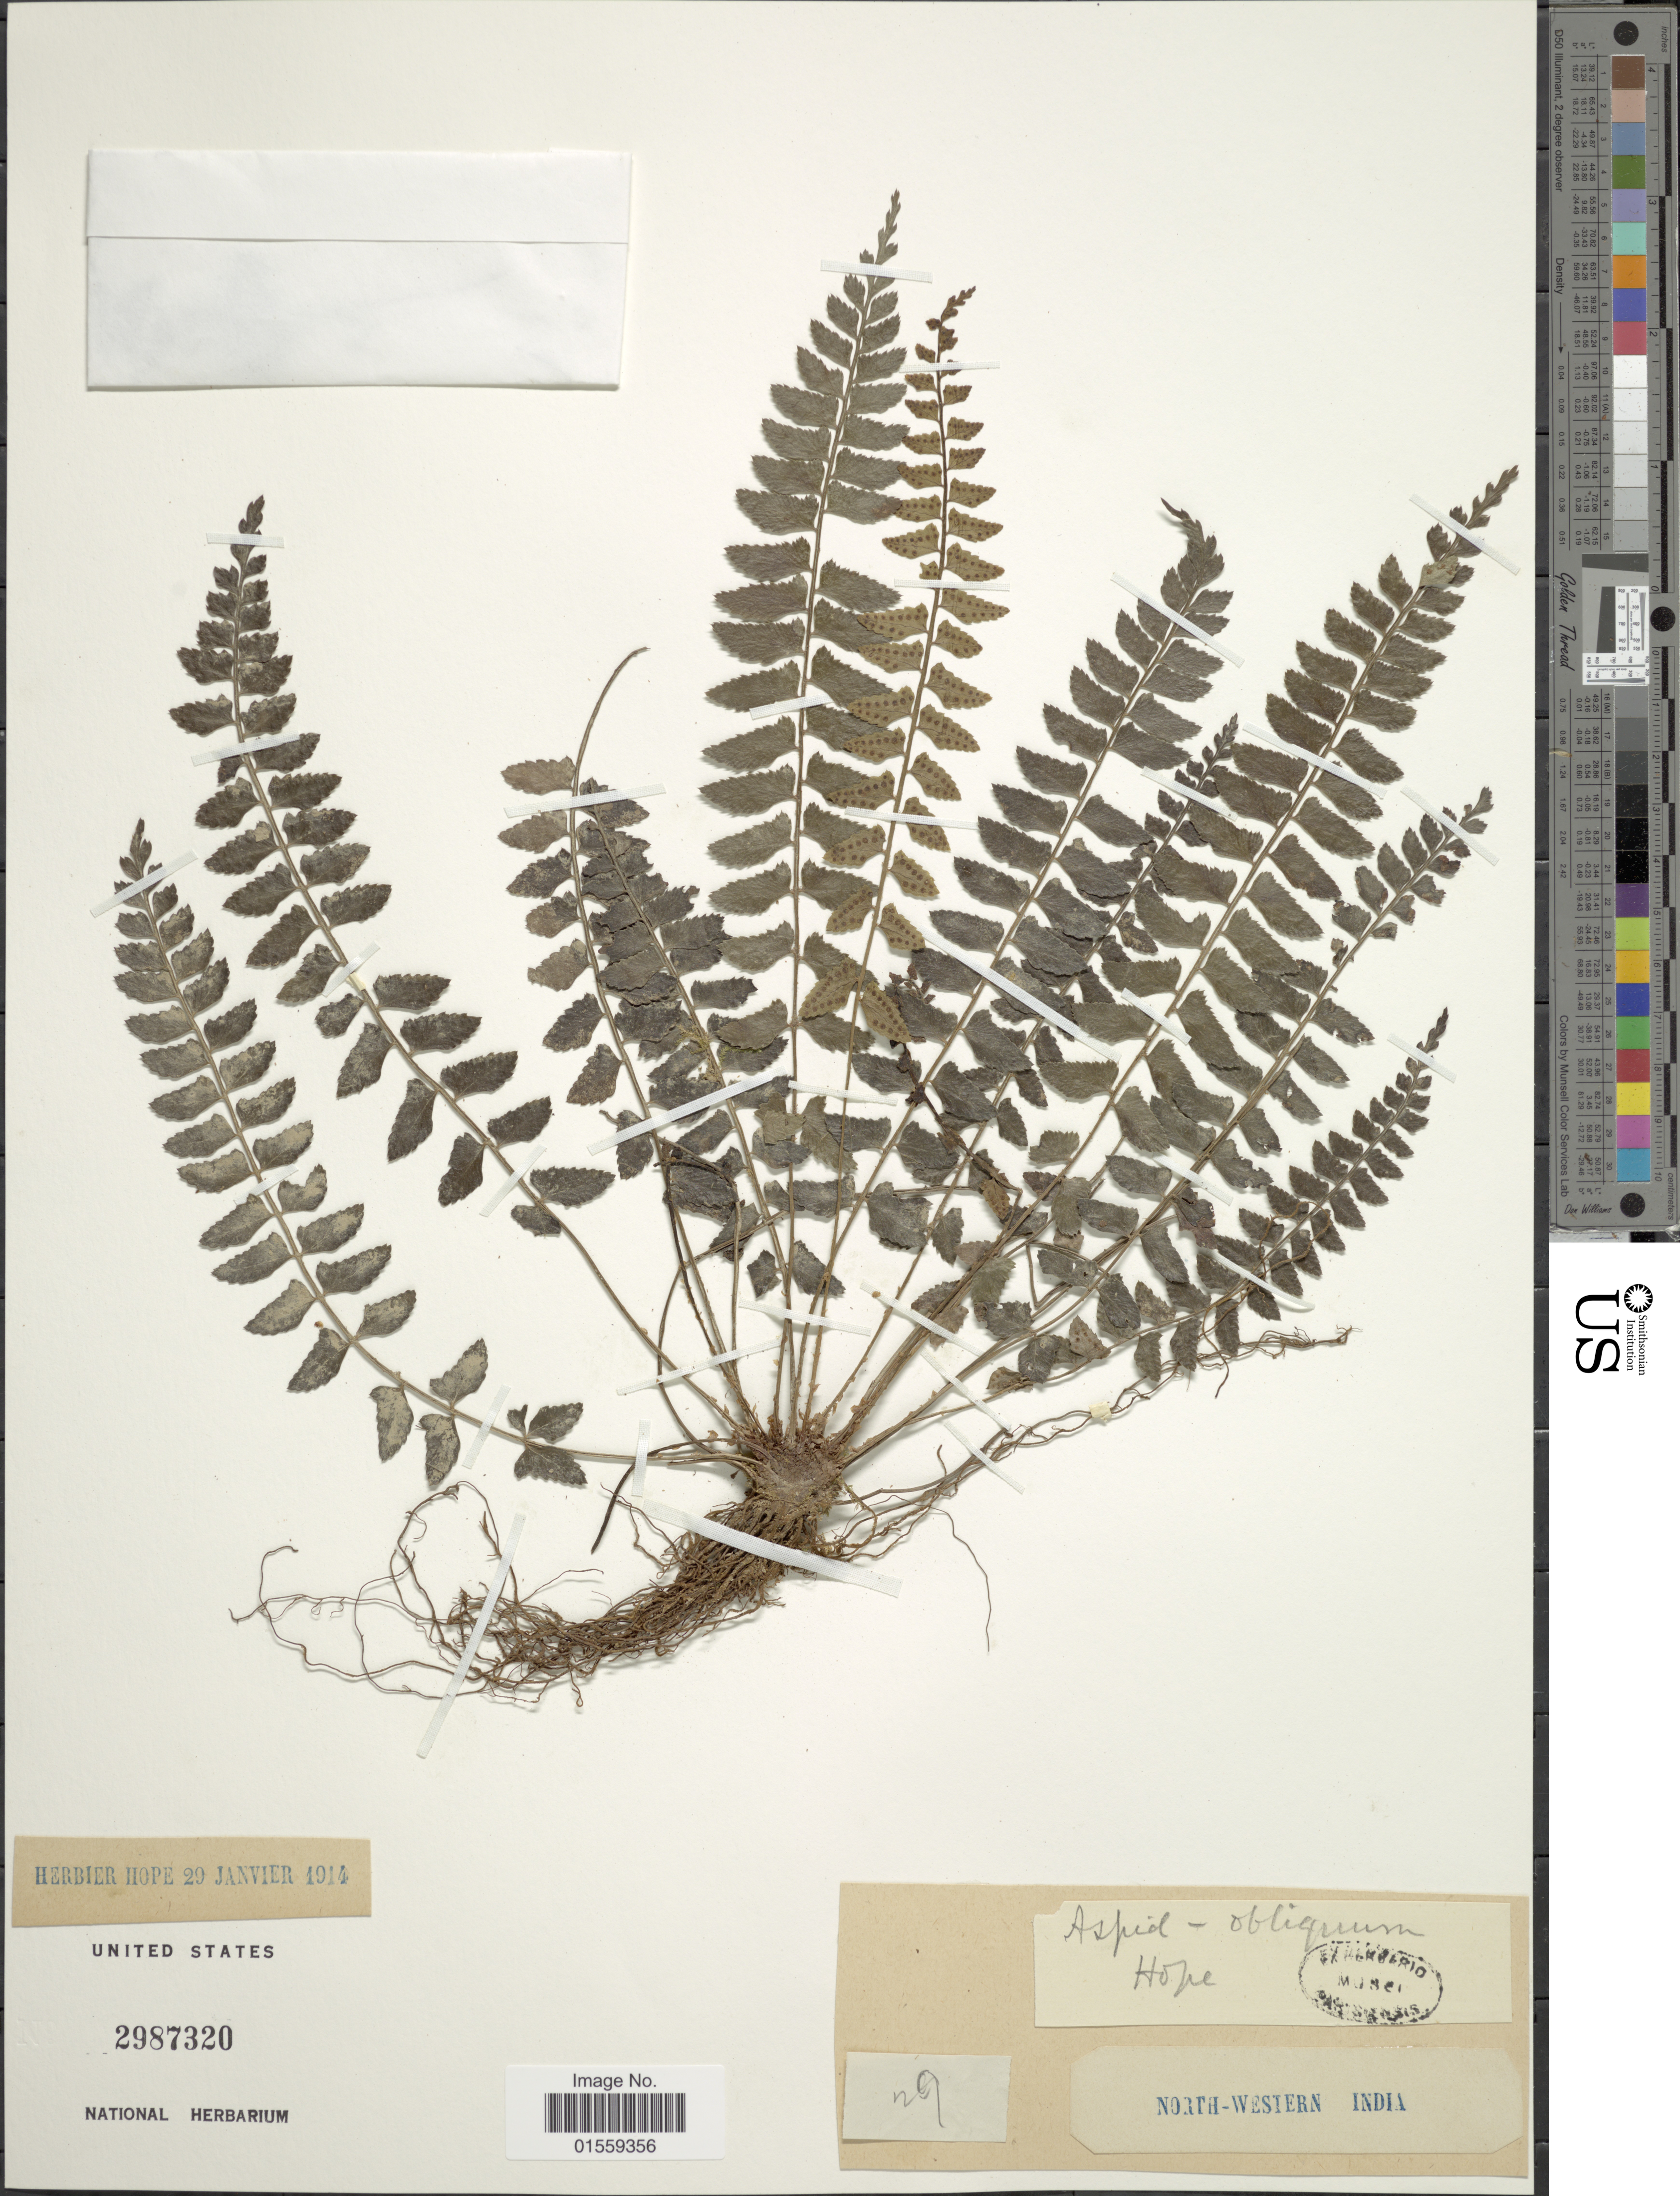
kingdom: Plantae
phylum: Tracheophyta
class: Polypodiopsida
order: Polypodiales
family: Dryopteridaceae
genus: Polystichum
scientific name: Polystichum obliquum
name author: (D. Don) T. Moore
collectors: Hope, W.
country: India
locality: North-Western India.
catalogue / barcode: US 2987320